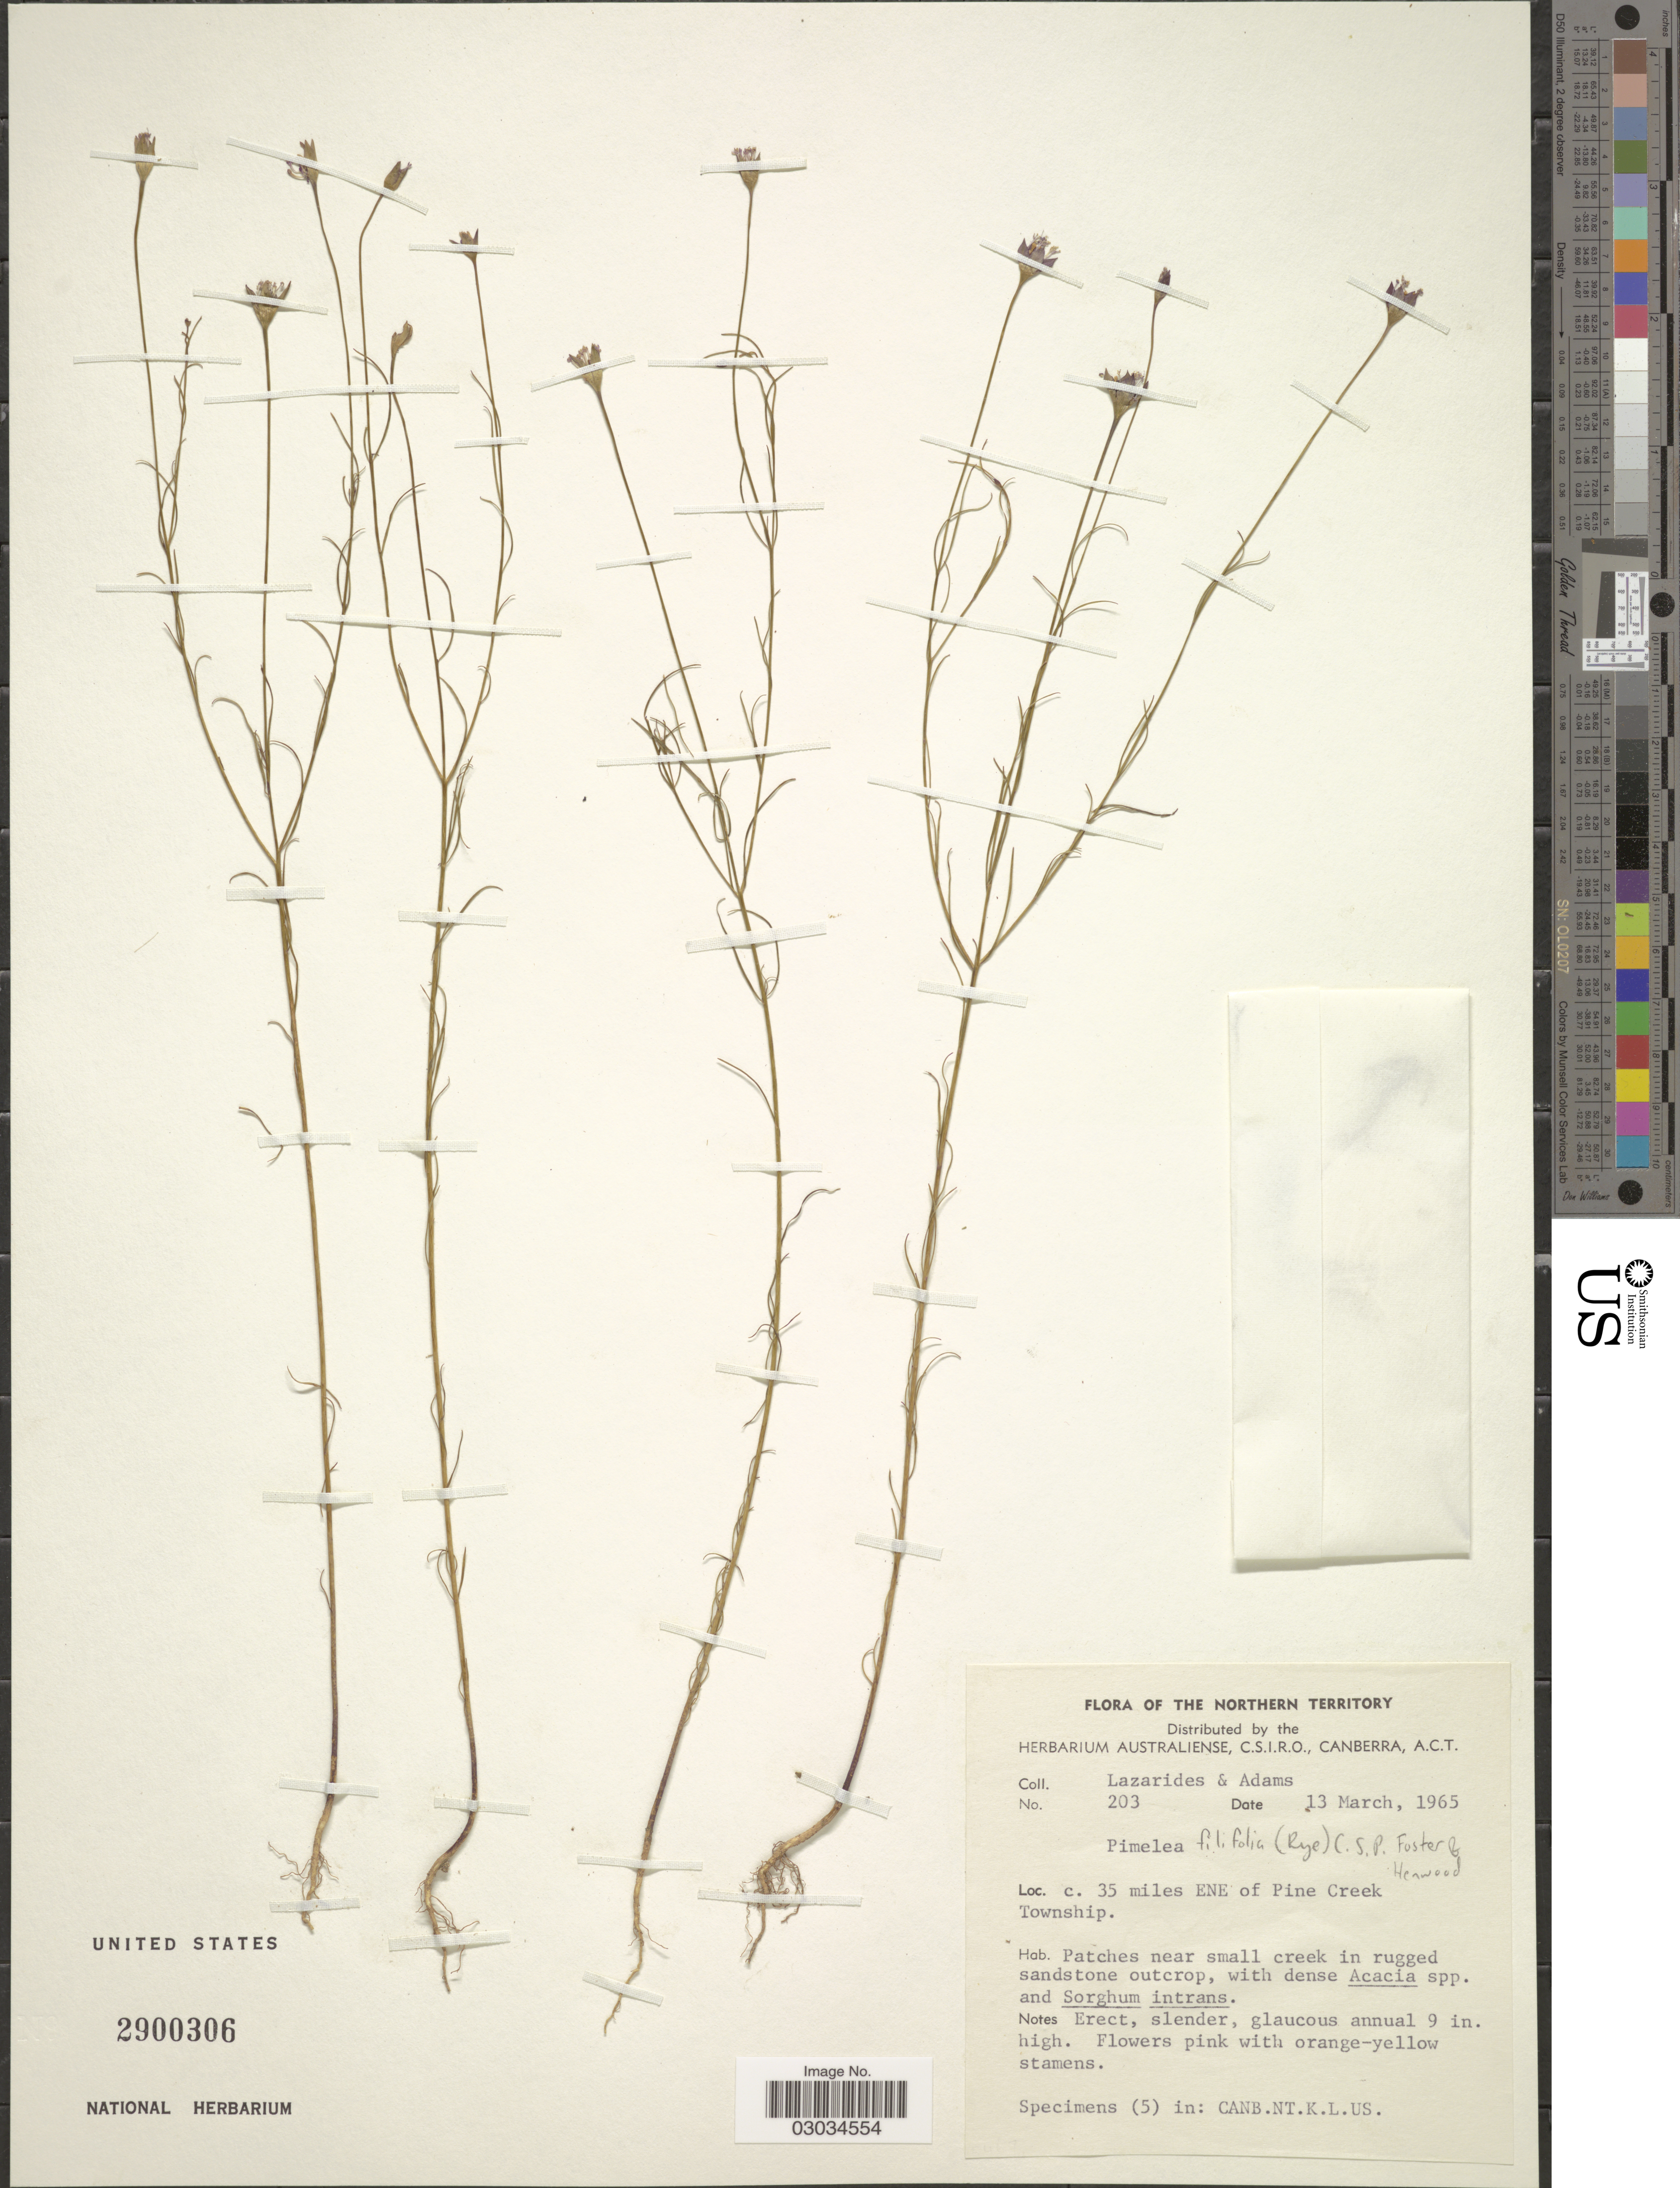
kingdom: Plantae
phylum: Tracheophyta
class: Magnoliopsida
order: Malvales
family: Thymelaeaceae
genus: Pimelea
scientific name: Pimelea filifolia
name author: (Rye) C.S.P. Foster & Henwood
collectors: M. Lazarides & Adams, --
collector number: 203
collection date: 1965-03-13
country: Australia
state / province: Northern Territory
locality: C. 35 miles ENE of Pine Creek Township.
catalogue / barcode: US 2900306